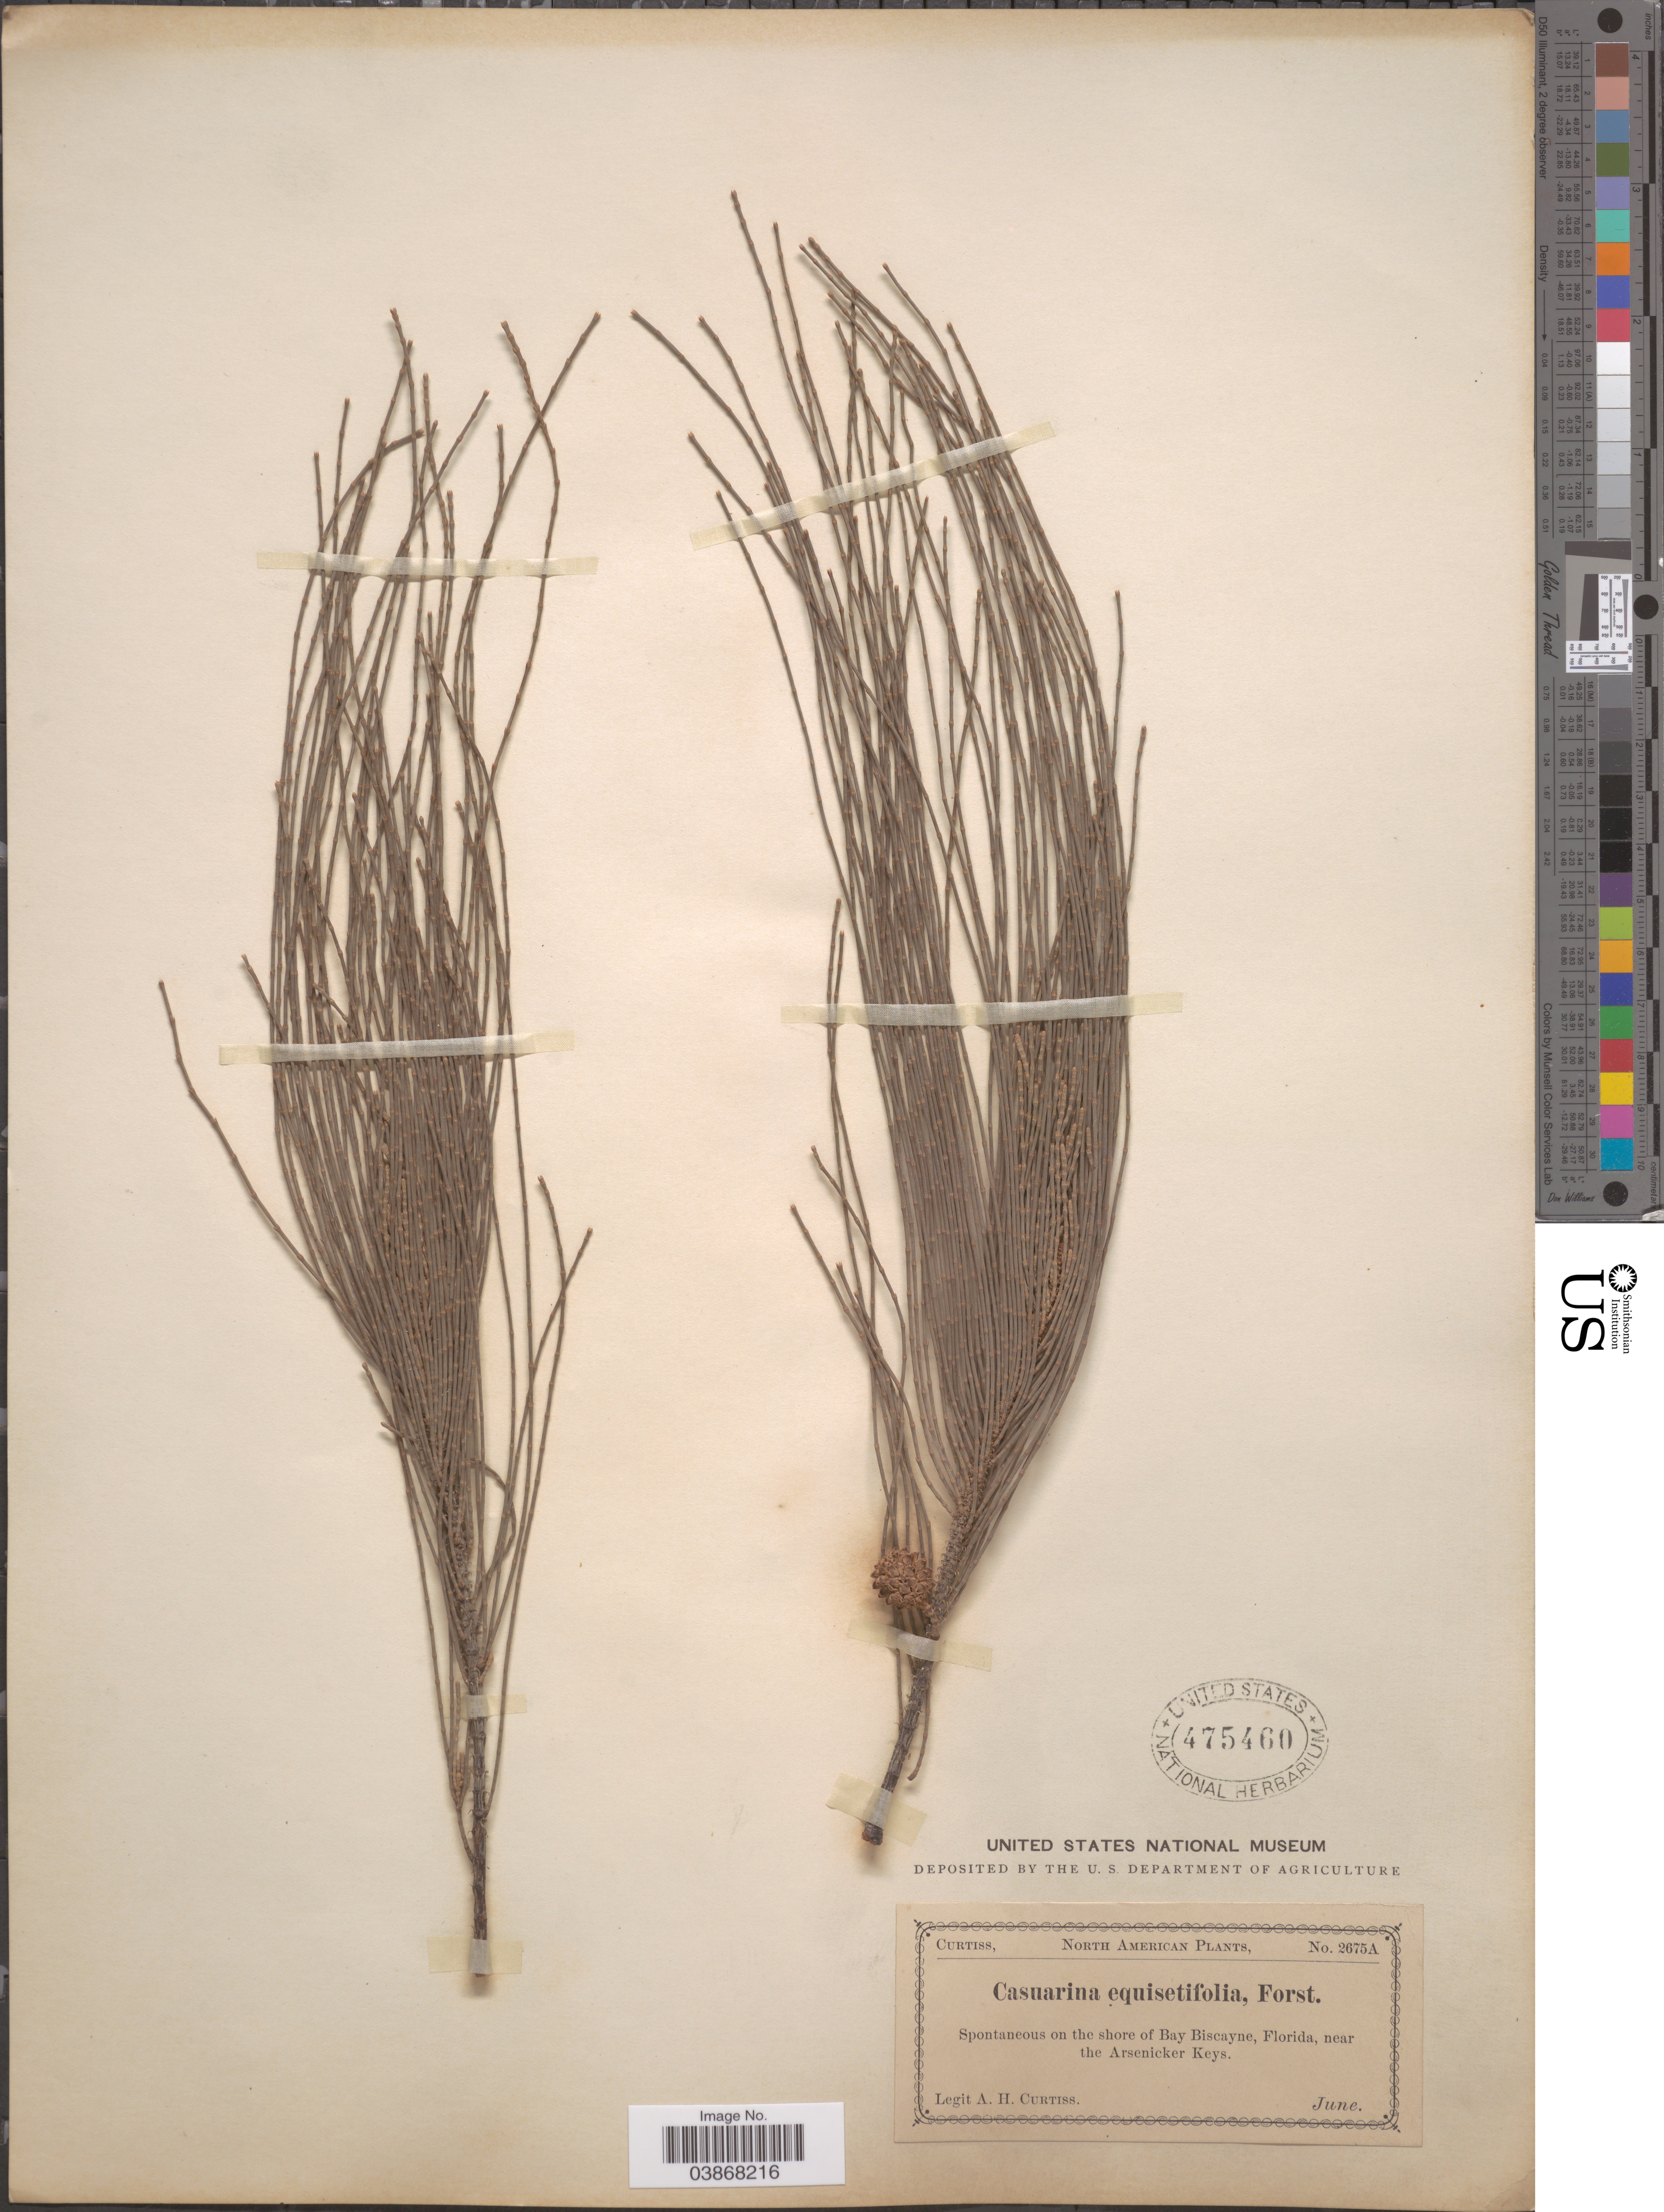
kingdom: Plantae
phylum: Tracheophyta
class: Magnoliopsida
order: Fagales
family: Casuarinaceae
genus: Casuarina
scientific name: Casuarina equisetifolia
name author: L.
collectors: A. H. Curtiss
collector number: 2675A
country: United States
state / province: Florida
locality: Spontaneous on the shore of Bay Biscayne, near the Arsenicker Keys.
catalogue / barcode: US 475460